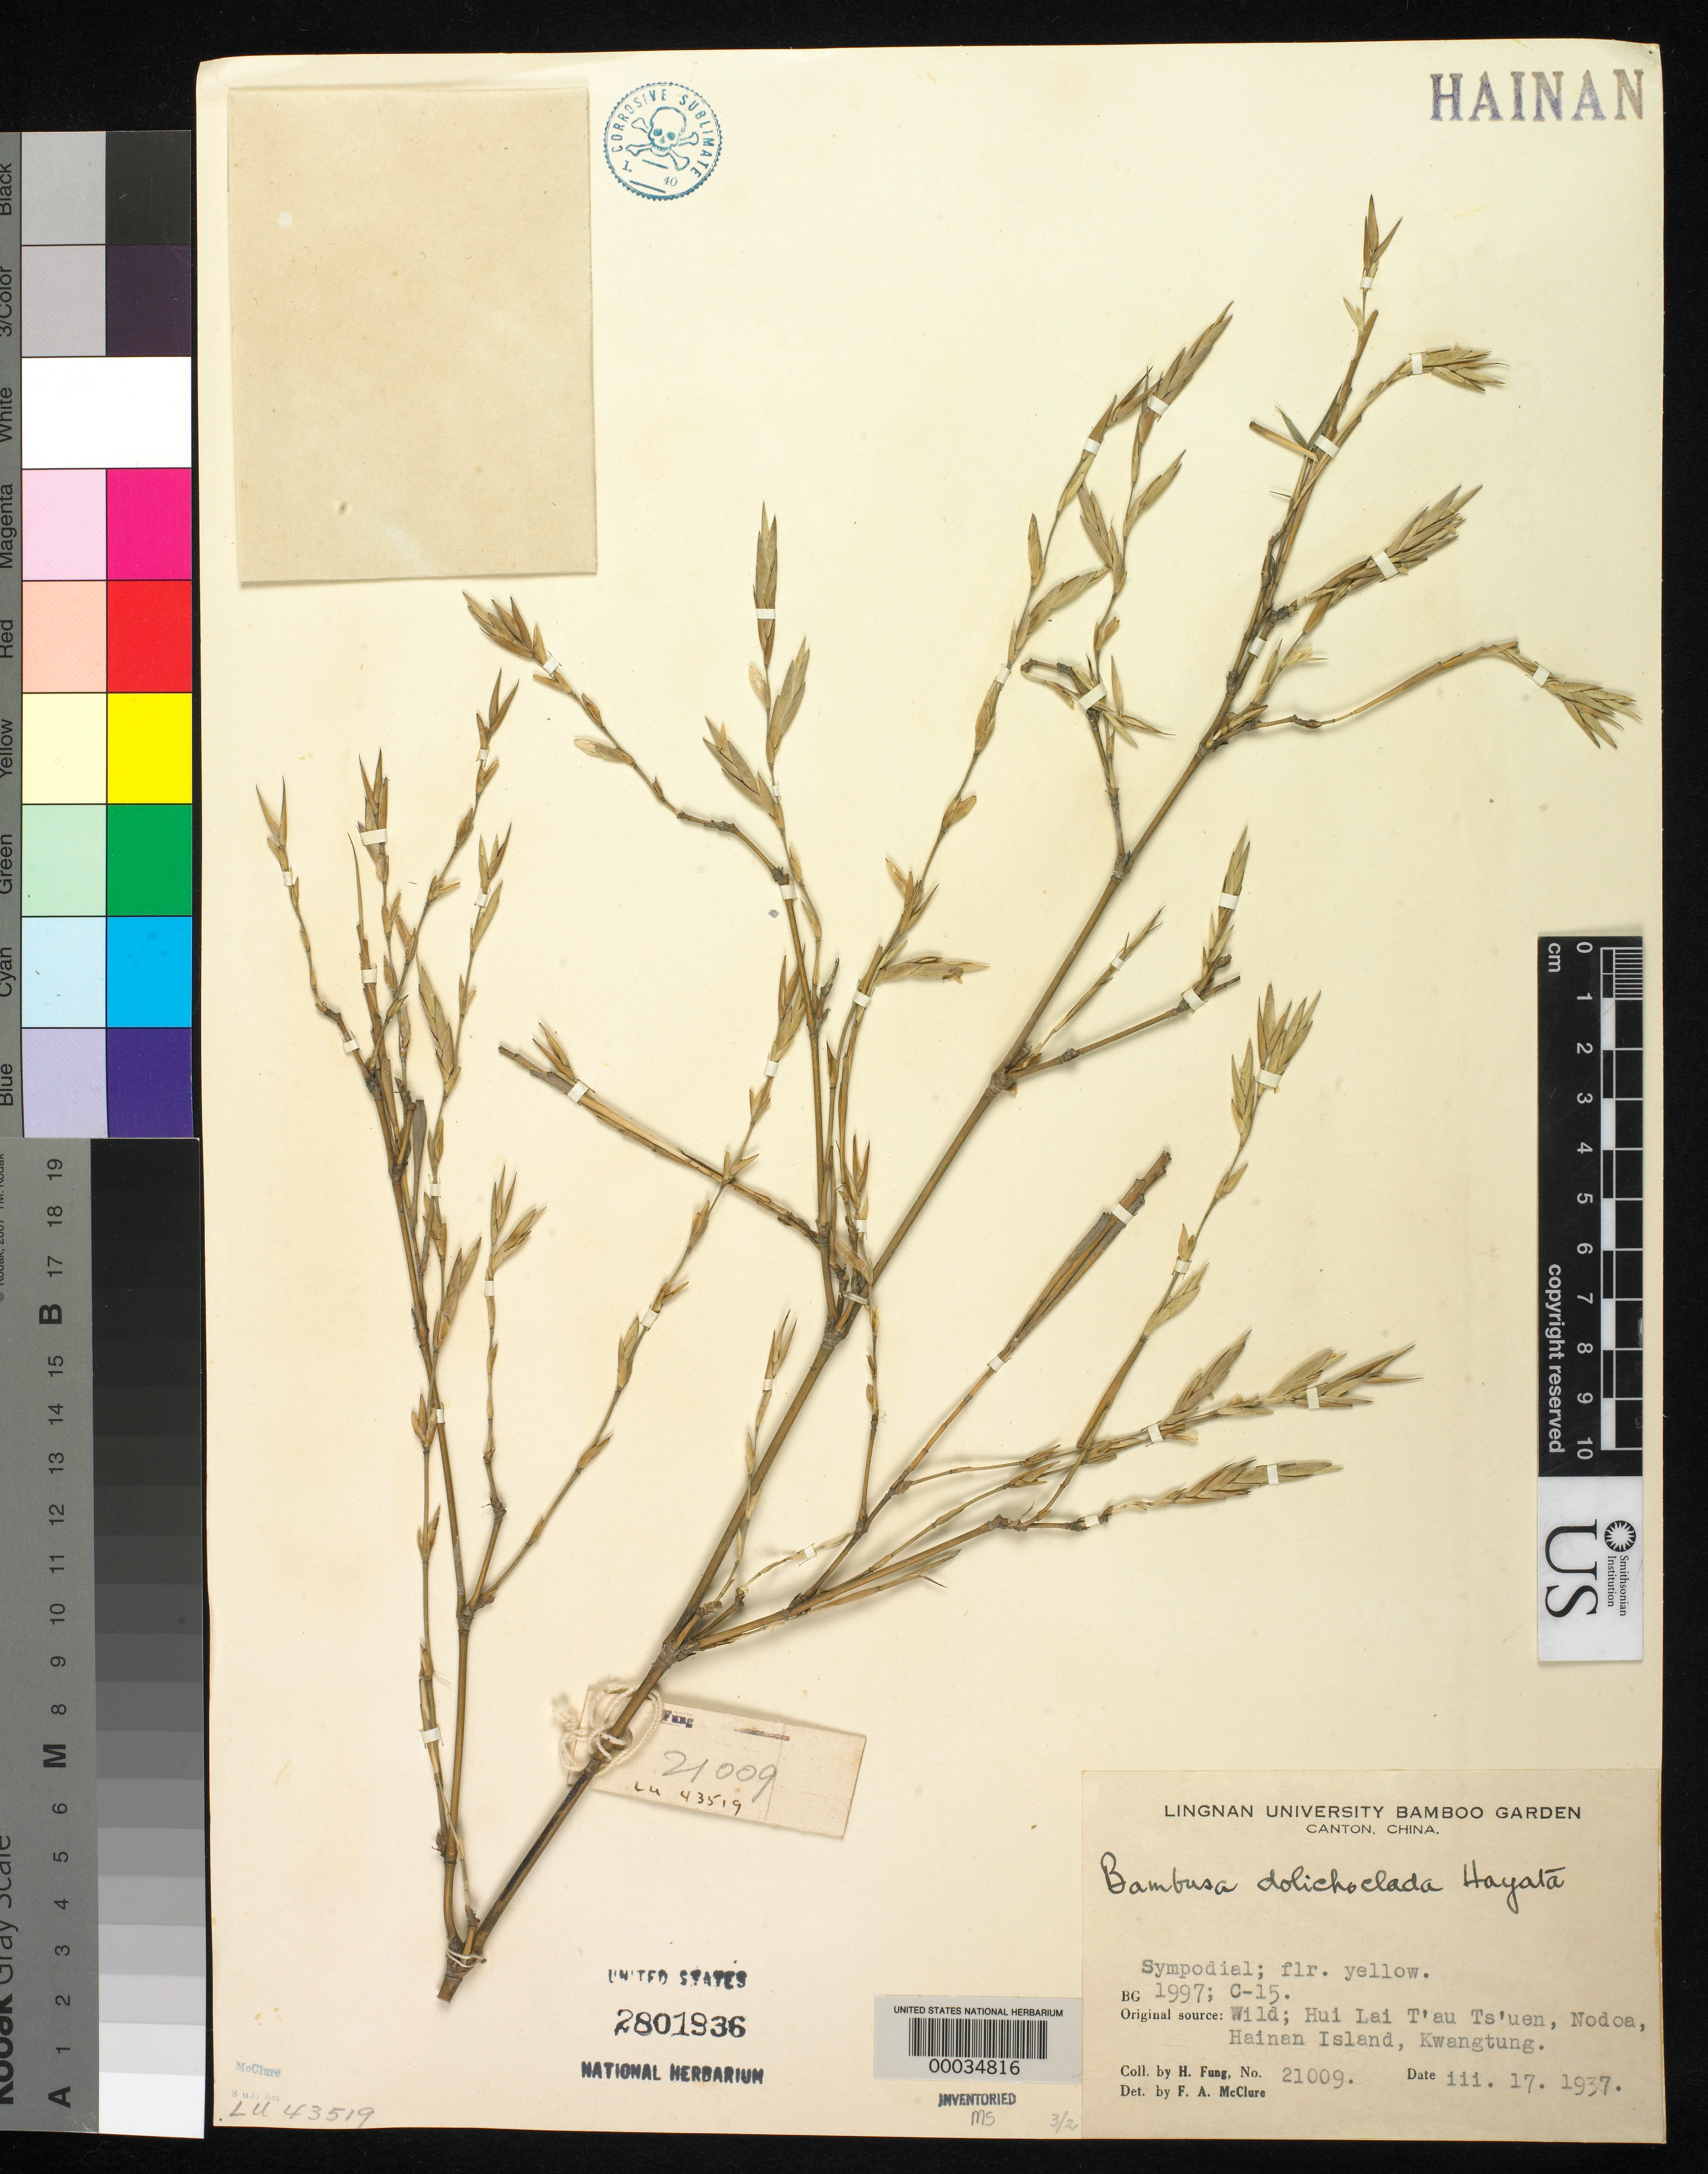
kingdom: Plantae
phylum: Tracheophyta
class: Liliopsida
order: Poales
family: Poaceae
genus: Bambusa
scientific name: Bambusa dolichoclada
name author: Hayata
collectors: H. L. Fung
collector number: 21009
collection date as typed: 17 Mar 1937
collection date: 1937-03-17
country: China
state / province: Hainan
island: Hainan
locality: Hui lai t'au ts'uen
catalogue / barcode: US 2801936